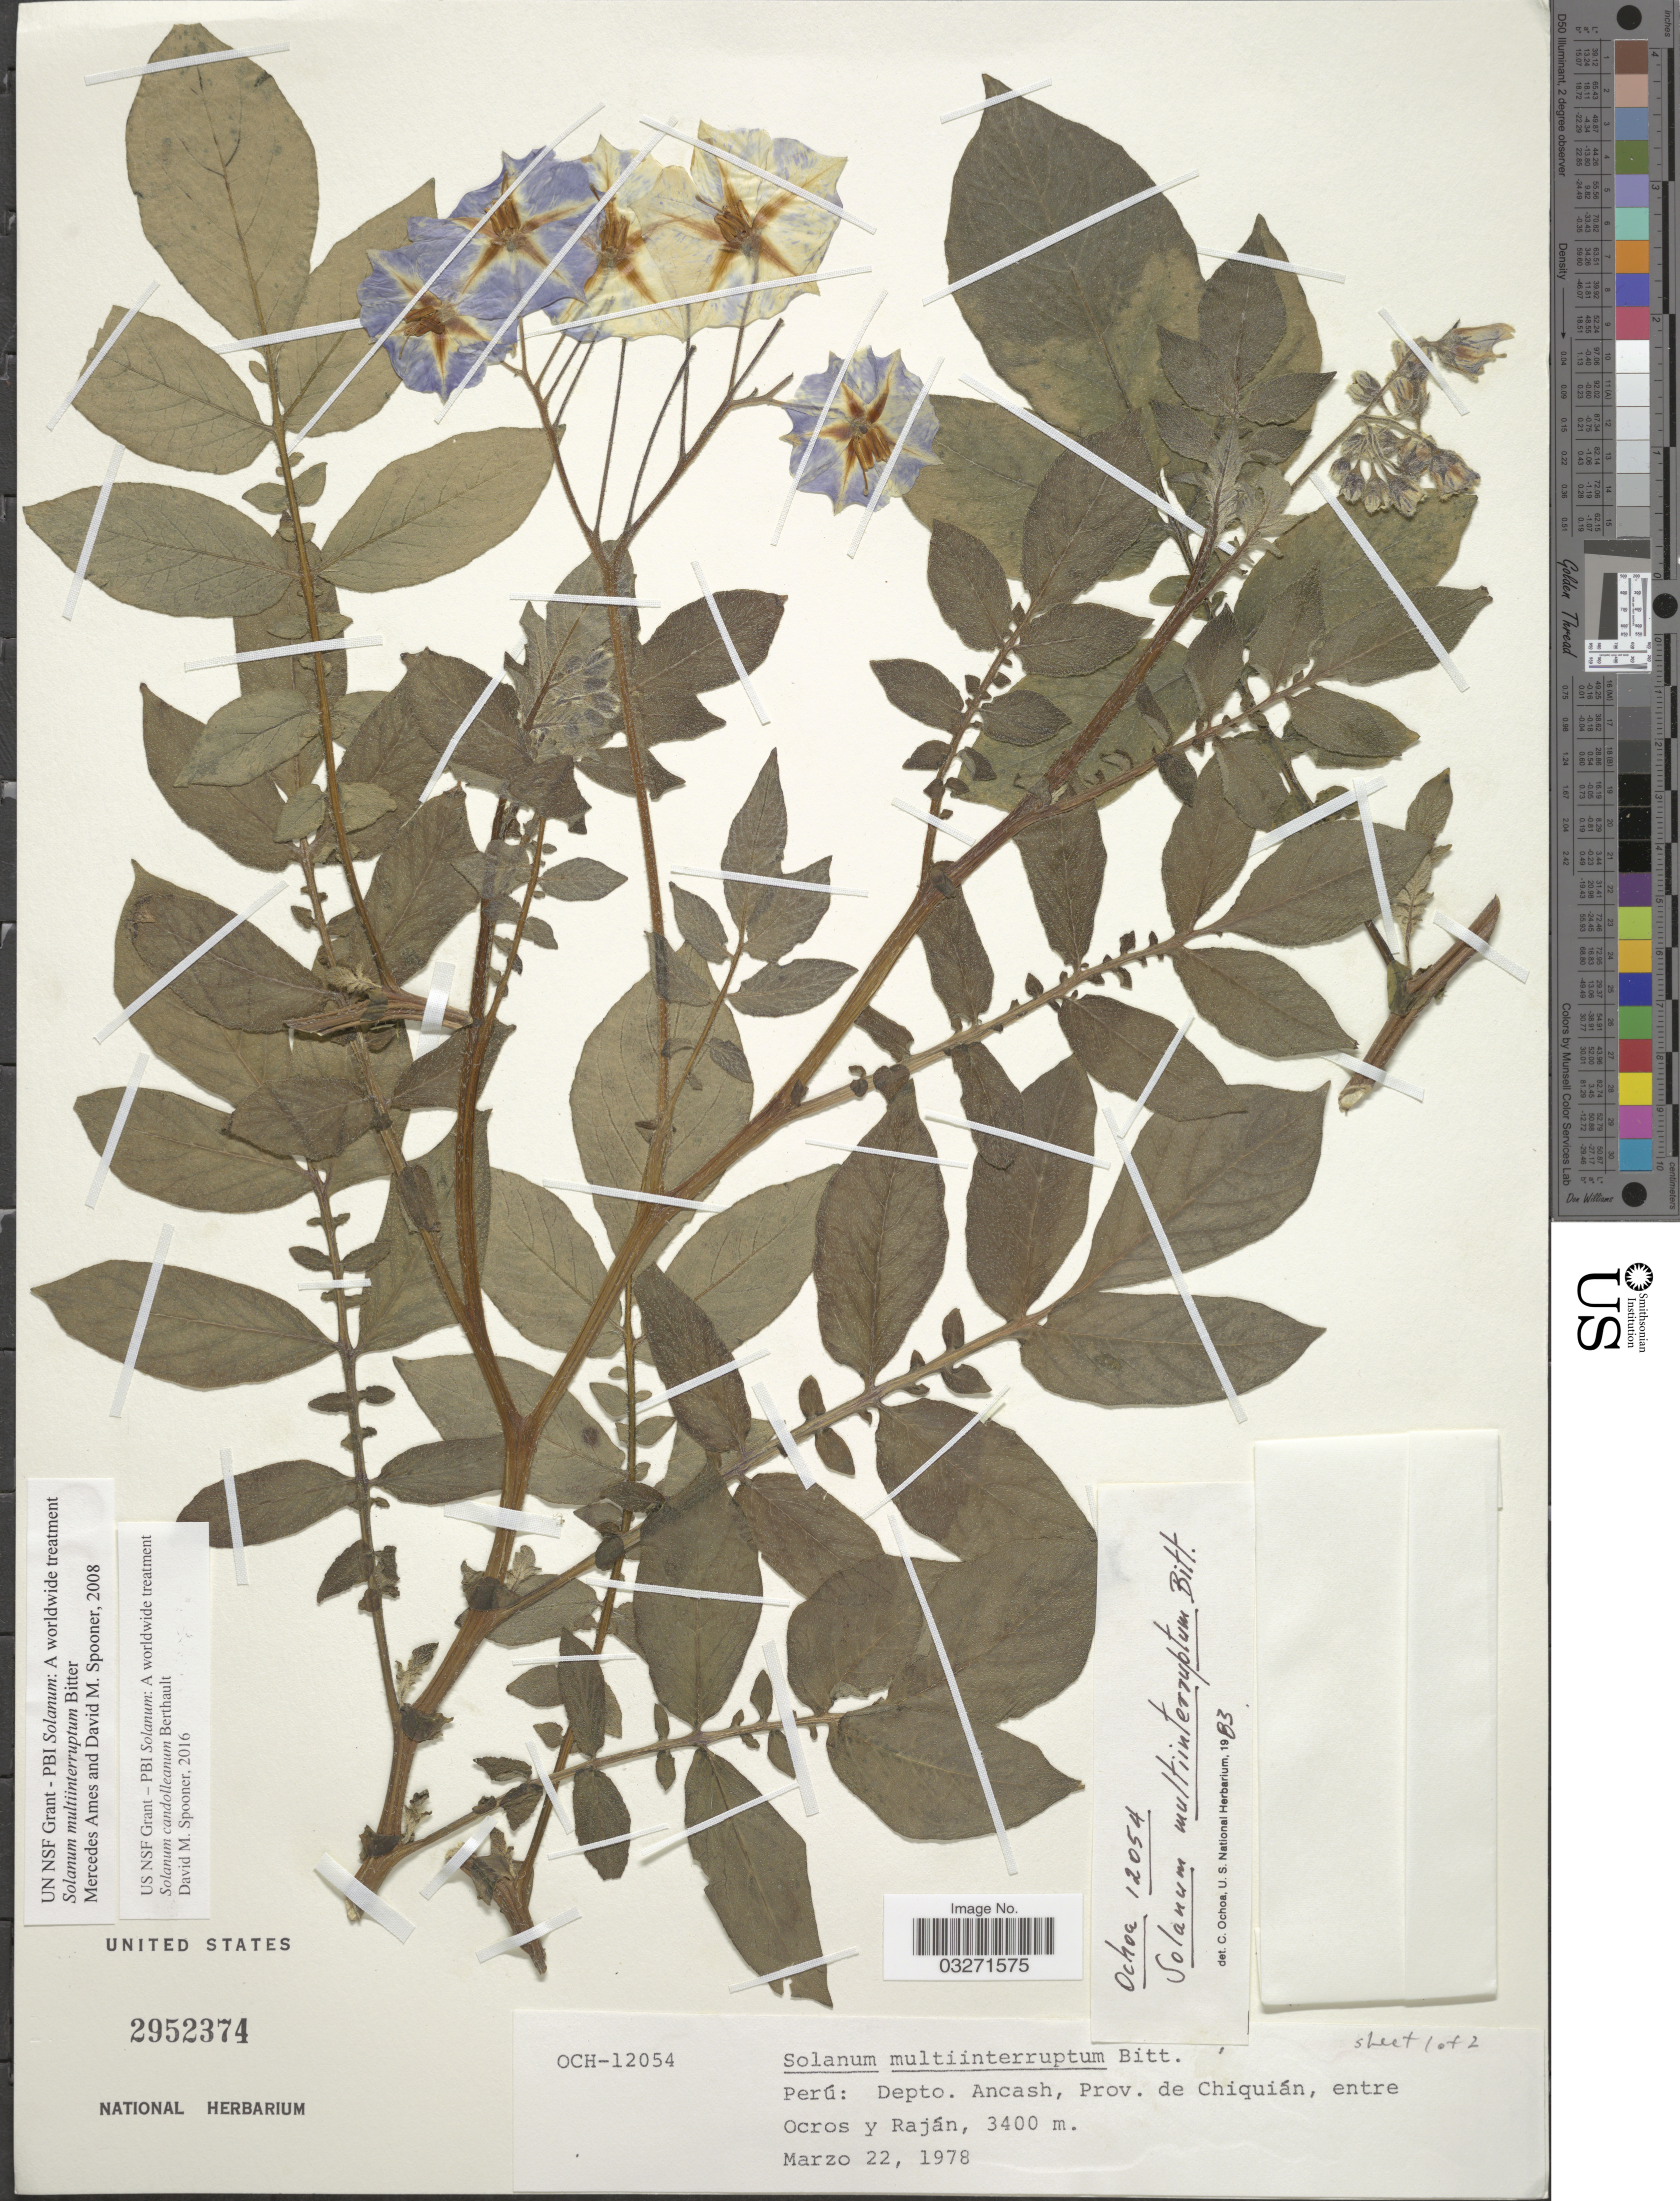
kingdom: Plantae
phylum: Tracheophyta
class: Magnoliopsida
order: Solanales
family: Solanaceae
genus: Solanum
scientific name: Solanum candolleanum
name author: Berthault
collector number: OCH-12054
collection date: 1978-03-22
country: Peru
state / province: Ancash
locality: Depto. Ancash, Prov. de Chiquián, entre Ocros y Raján.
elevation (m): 3400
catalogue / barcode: US 2952374